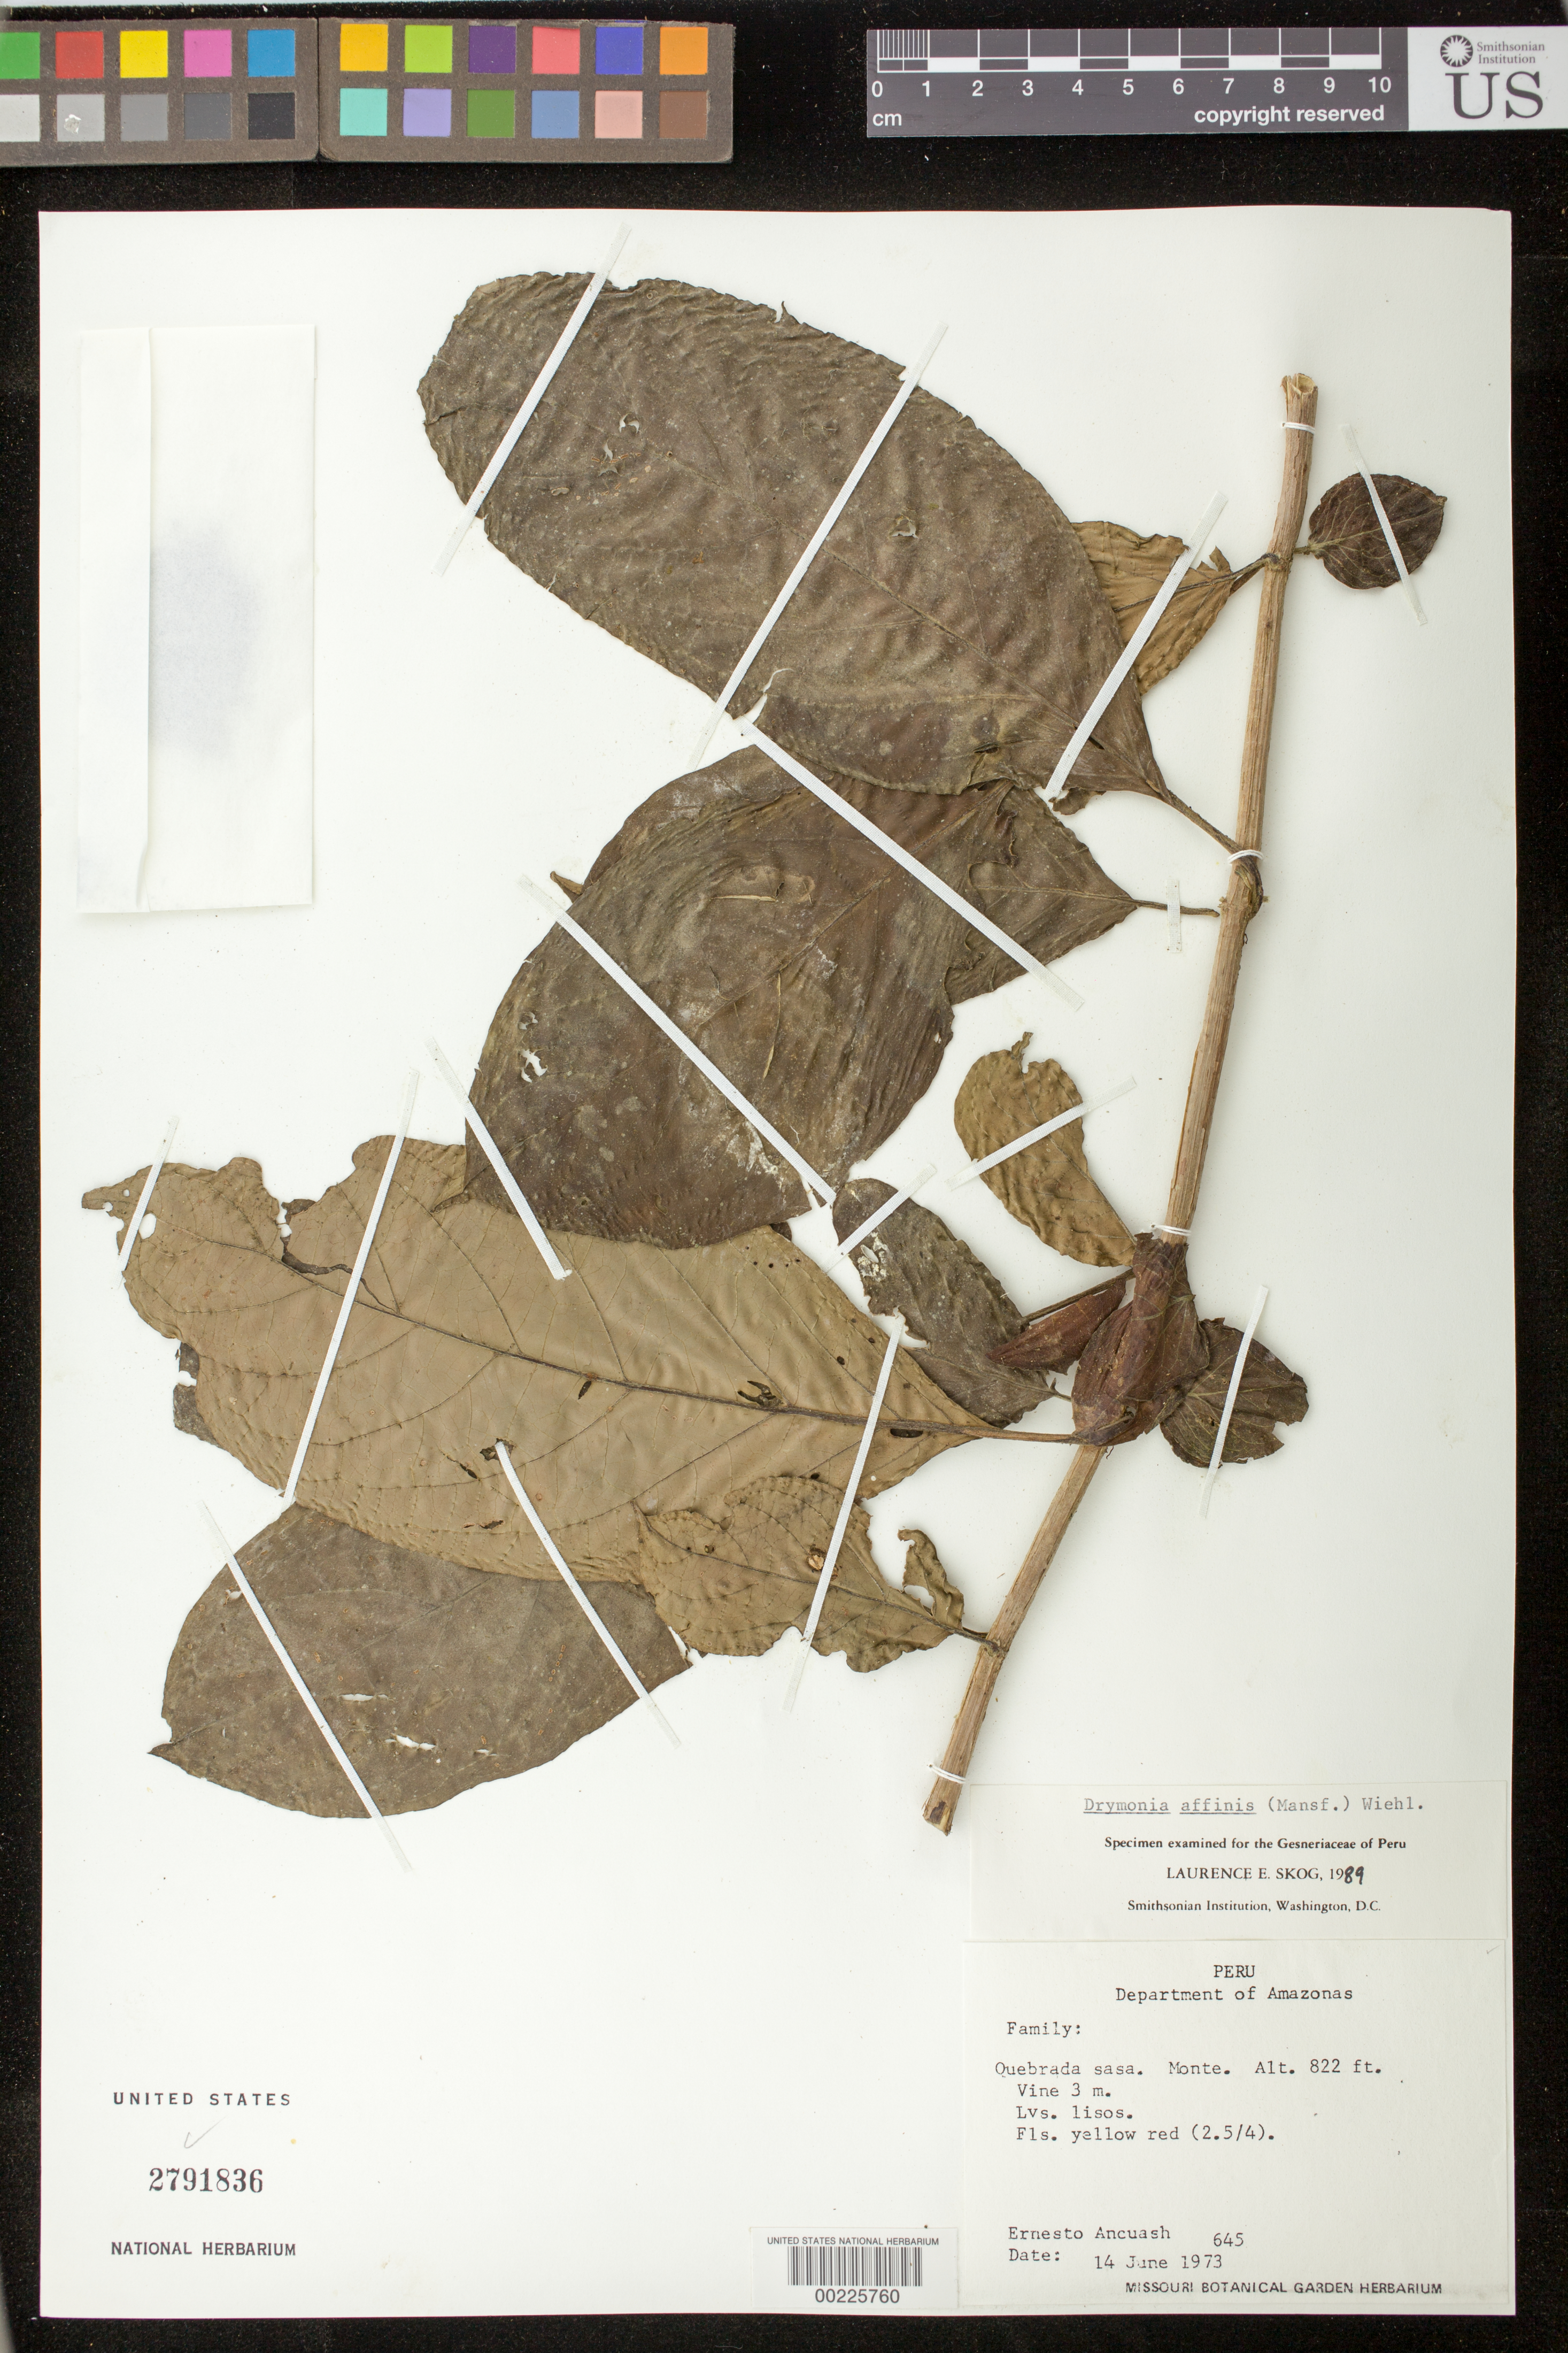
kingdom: Plantae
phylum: Tracheophyta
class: Magnoliopsida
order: Lamiales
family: Gesneriaceae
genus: Drymonia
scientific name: Drymonia affinis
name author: (Mansf.) Wiehler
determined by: Skog, Laurence E.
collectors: E. Ancuash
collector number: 645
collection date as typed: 14 Jun 1973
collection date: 1973-06-14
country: Peru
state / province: Amazonas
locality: Quebrada sasa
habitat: Monte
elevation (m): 251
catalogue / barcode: US 2791836